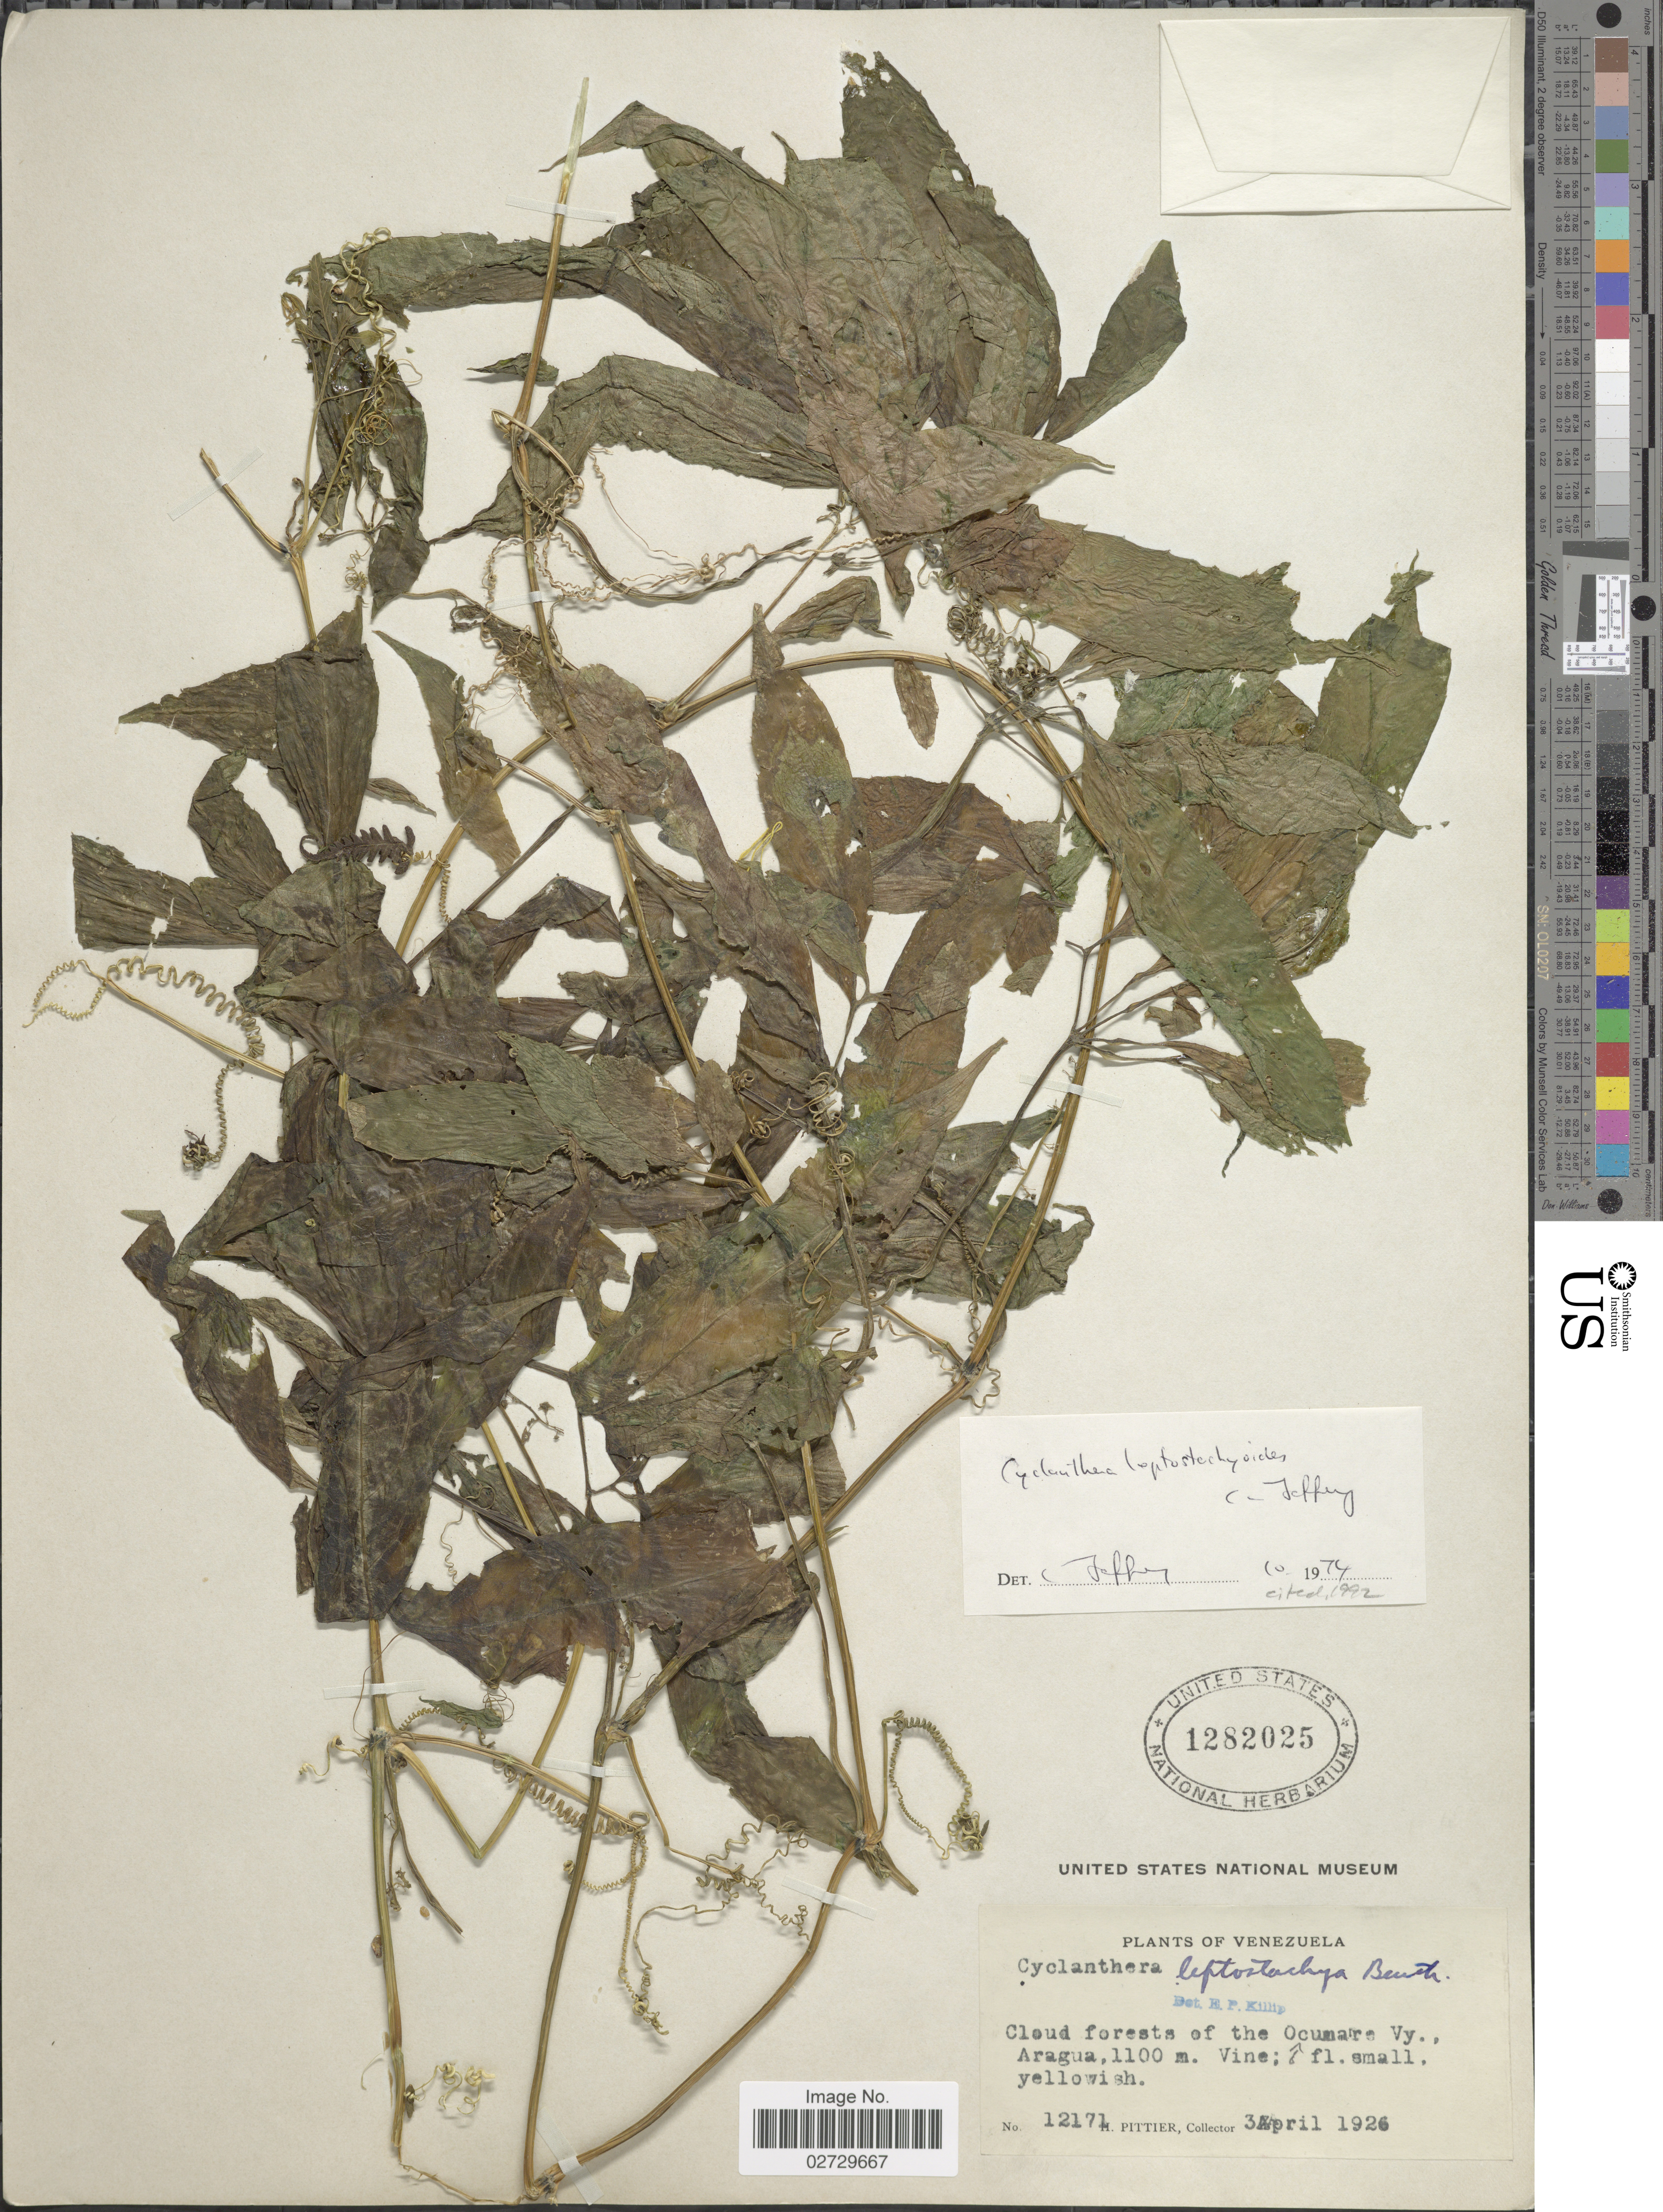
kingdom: Plantae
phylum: Tracheophyta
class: Magnoliopsida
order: Cucurbitales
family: Cucurbitaceae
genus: Cyclanthera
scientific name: Cyclanthera leptostachyoides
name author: C. Jeffrey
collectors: H. F. Pittier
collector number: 12171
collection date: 1926-04-03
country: Venezuela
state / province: Aragua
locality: Cloud forest of the Ocumare Vy., Aragua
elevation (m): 1100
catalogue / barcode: US 1282025